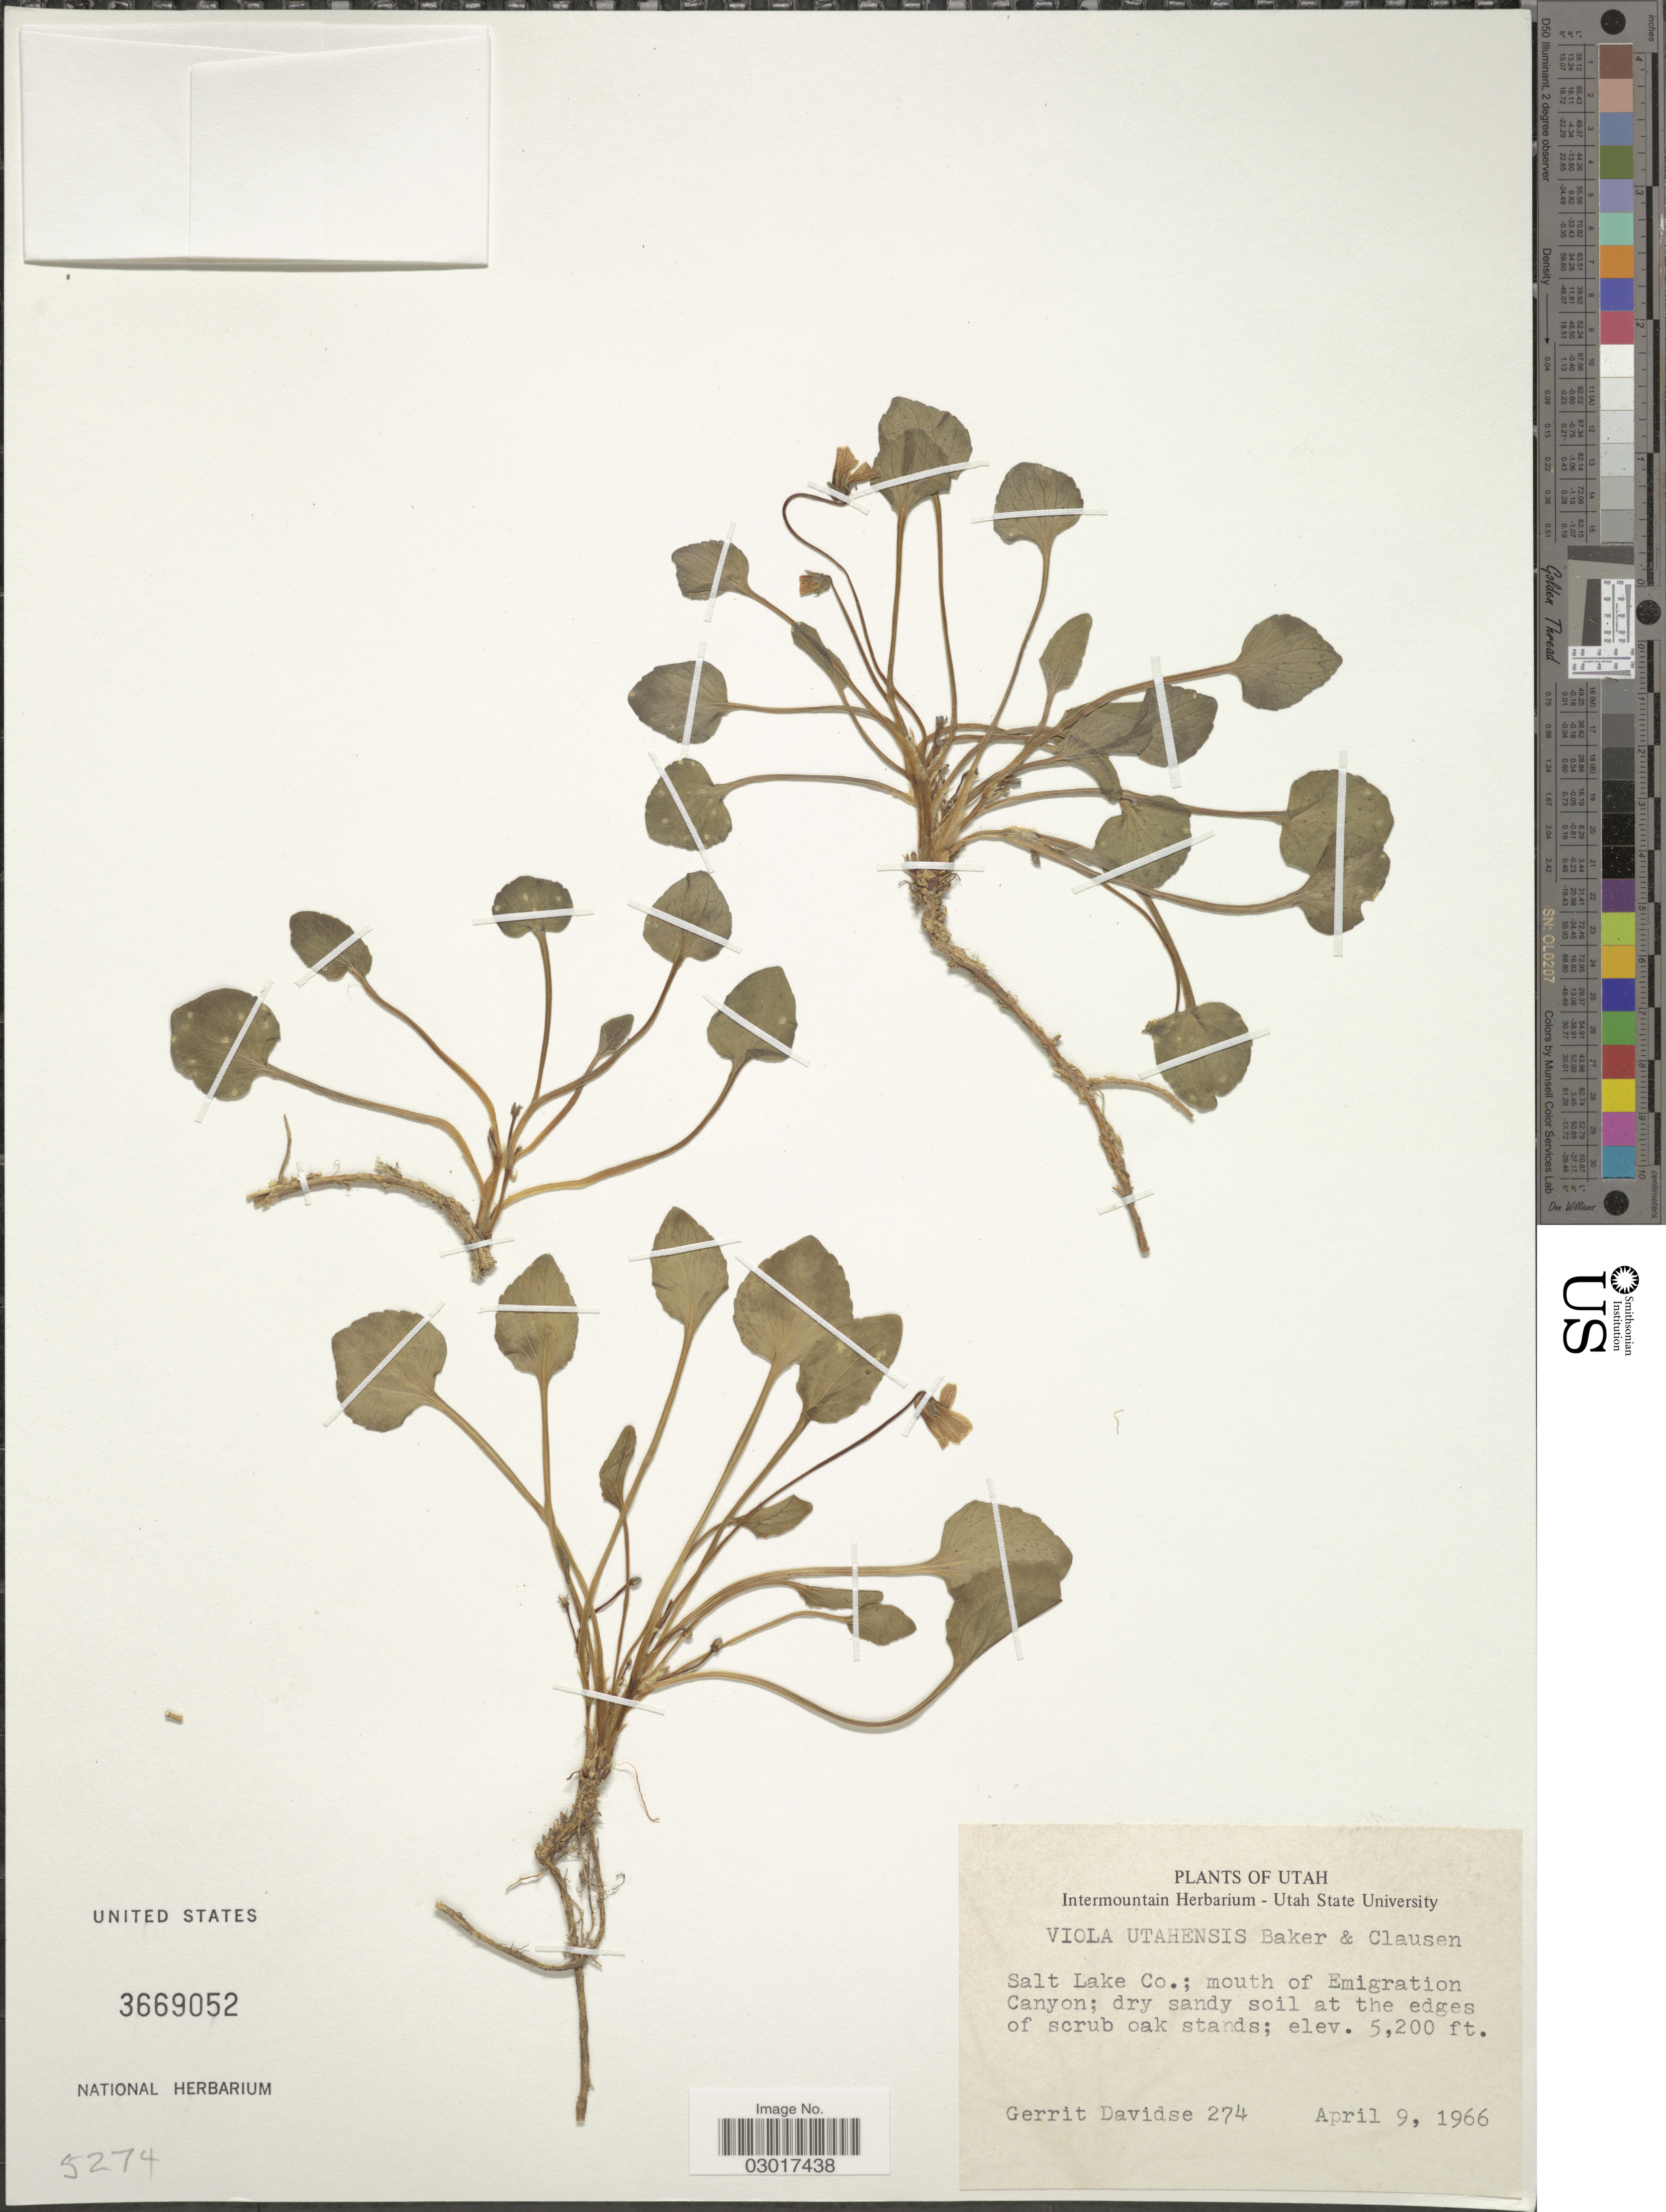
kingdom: Plantae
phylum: Tracheophyta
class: Magnoliopsida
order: Malpighiales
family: Violaceae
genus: Viola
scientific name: Viola utahensis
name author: M.S. Baker & J.C. Clausen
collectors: G. Davidse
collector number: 274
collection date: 1966-04-09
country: United States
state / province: Utah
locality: Salt Lake Co.; mouth of Emigration Canyon.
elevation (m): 1585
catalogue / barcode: US 3669052